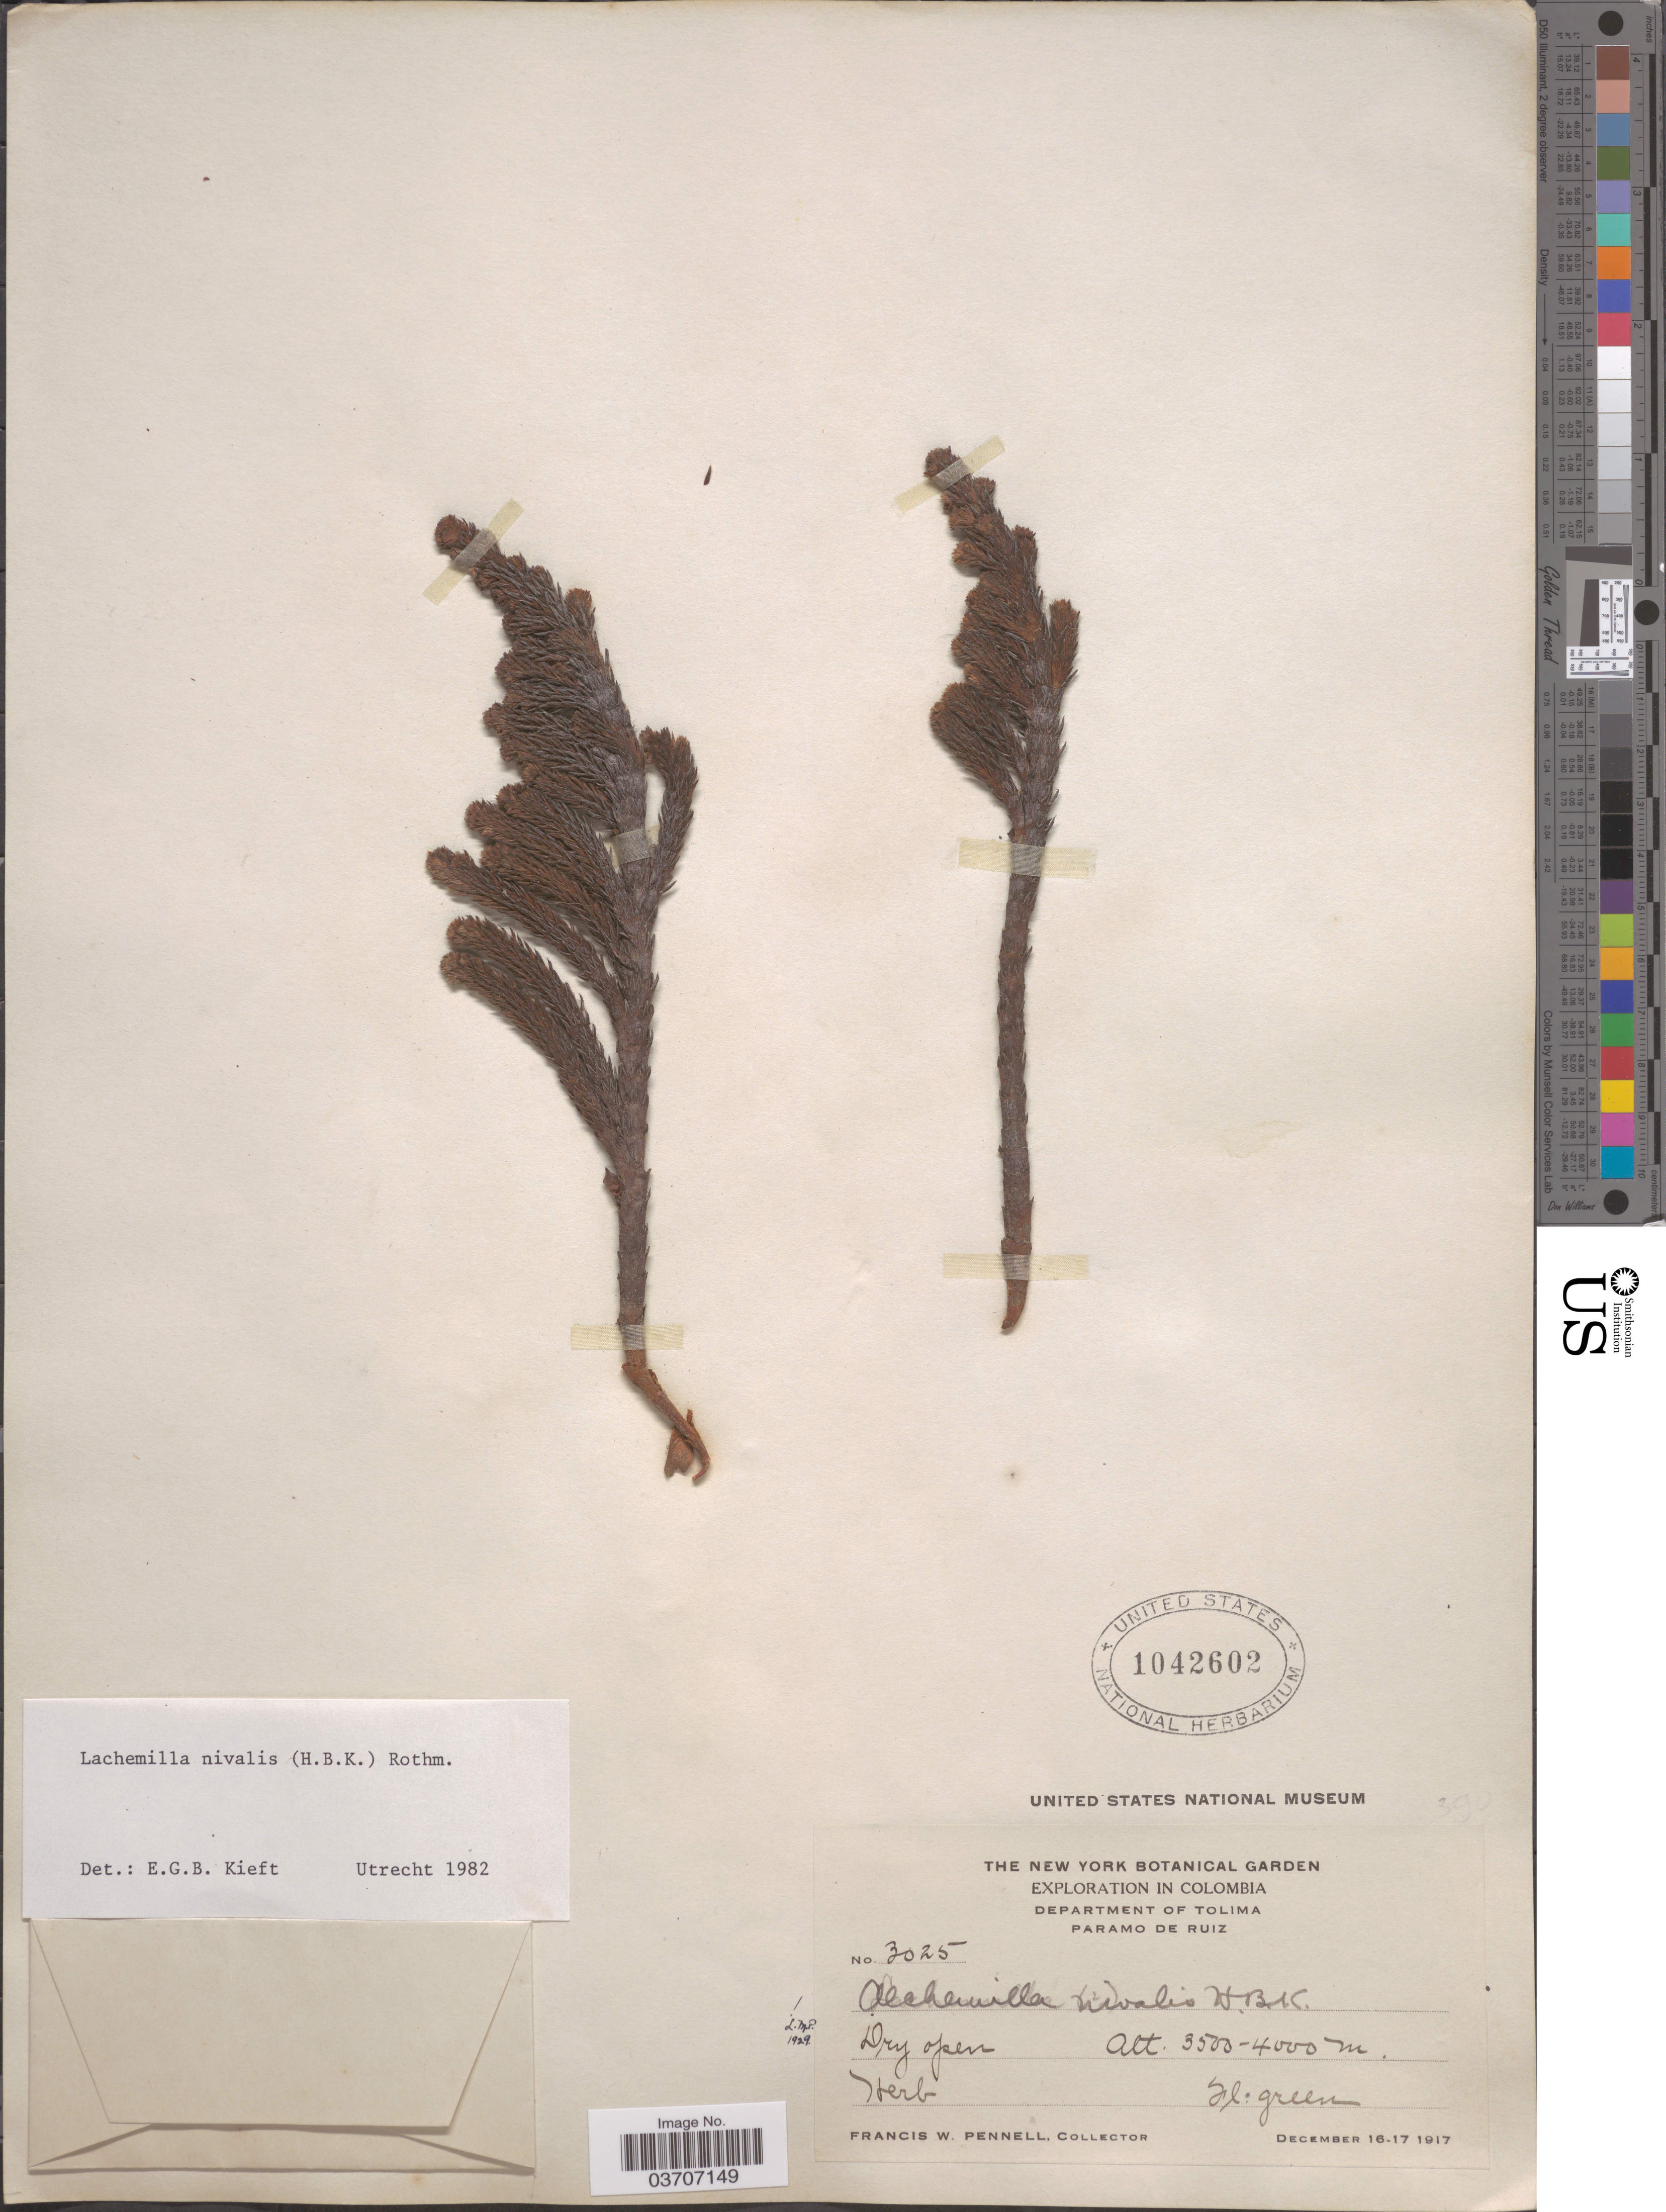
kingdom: Plantae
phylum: Tracheophyta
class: Magnoliopsida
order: Rosales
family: Rosaceae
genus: Lachemilla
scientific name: Lachemilla nivalis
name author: (Kunth) Rothm.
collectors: F. W. Pennell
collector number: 3025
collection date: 1917-12-16/1917-12-17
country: Colombia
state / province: Tolima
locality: Department of Tolima. Paramo de Ruiz.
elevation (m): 3500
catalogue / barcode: US 1042602